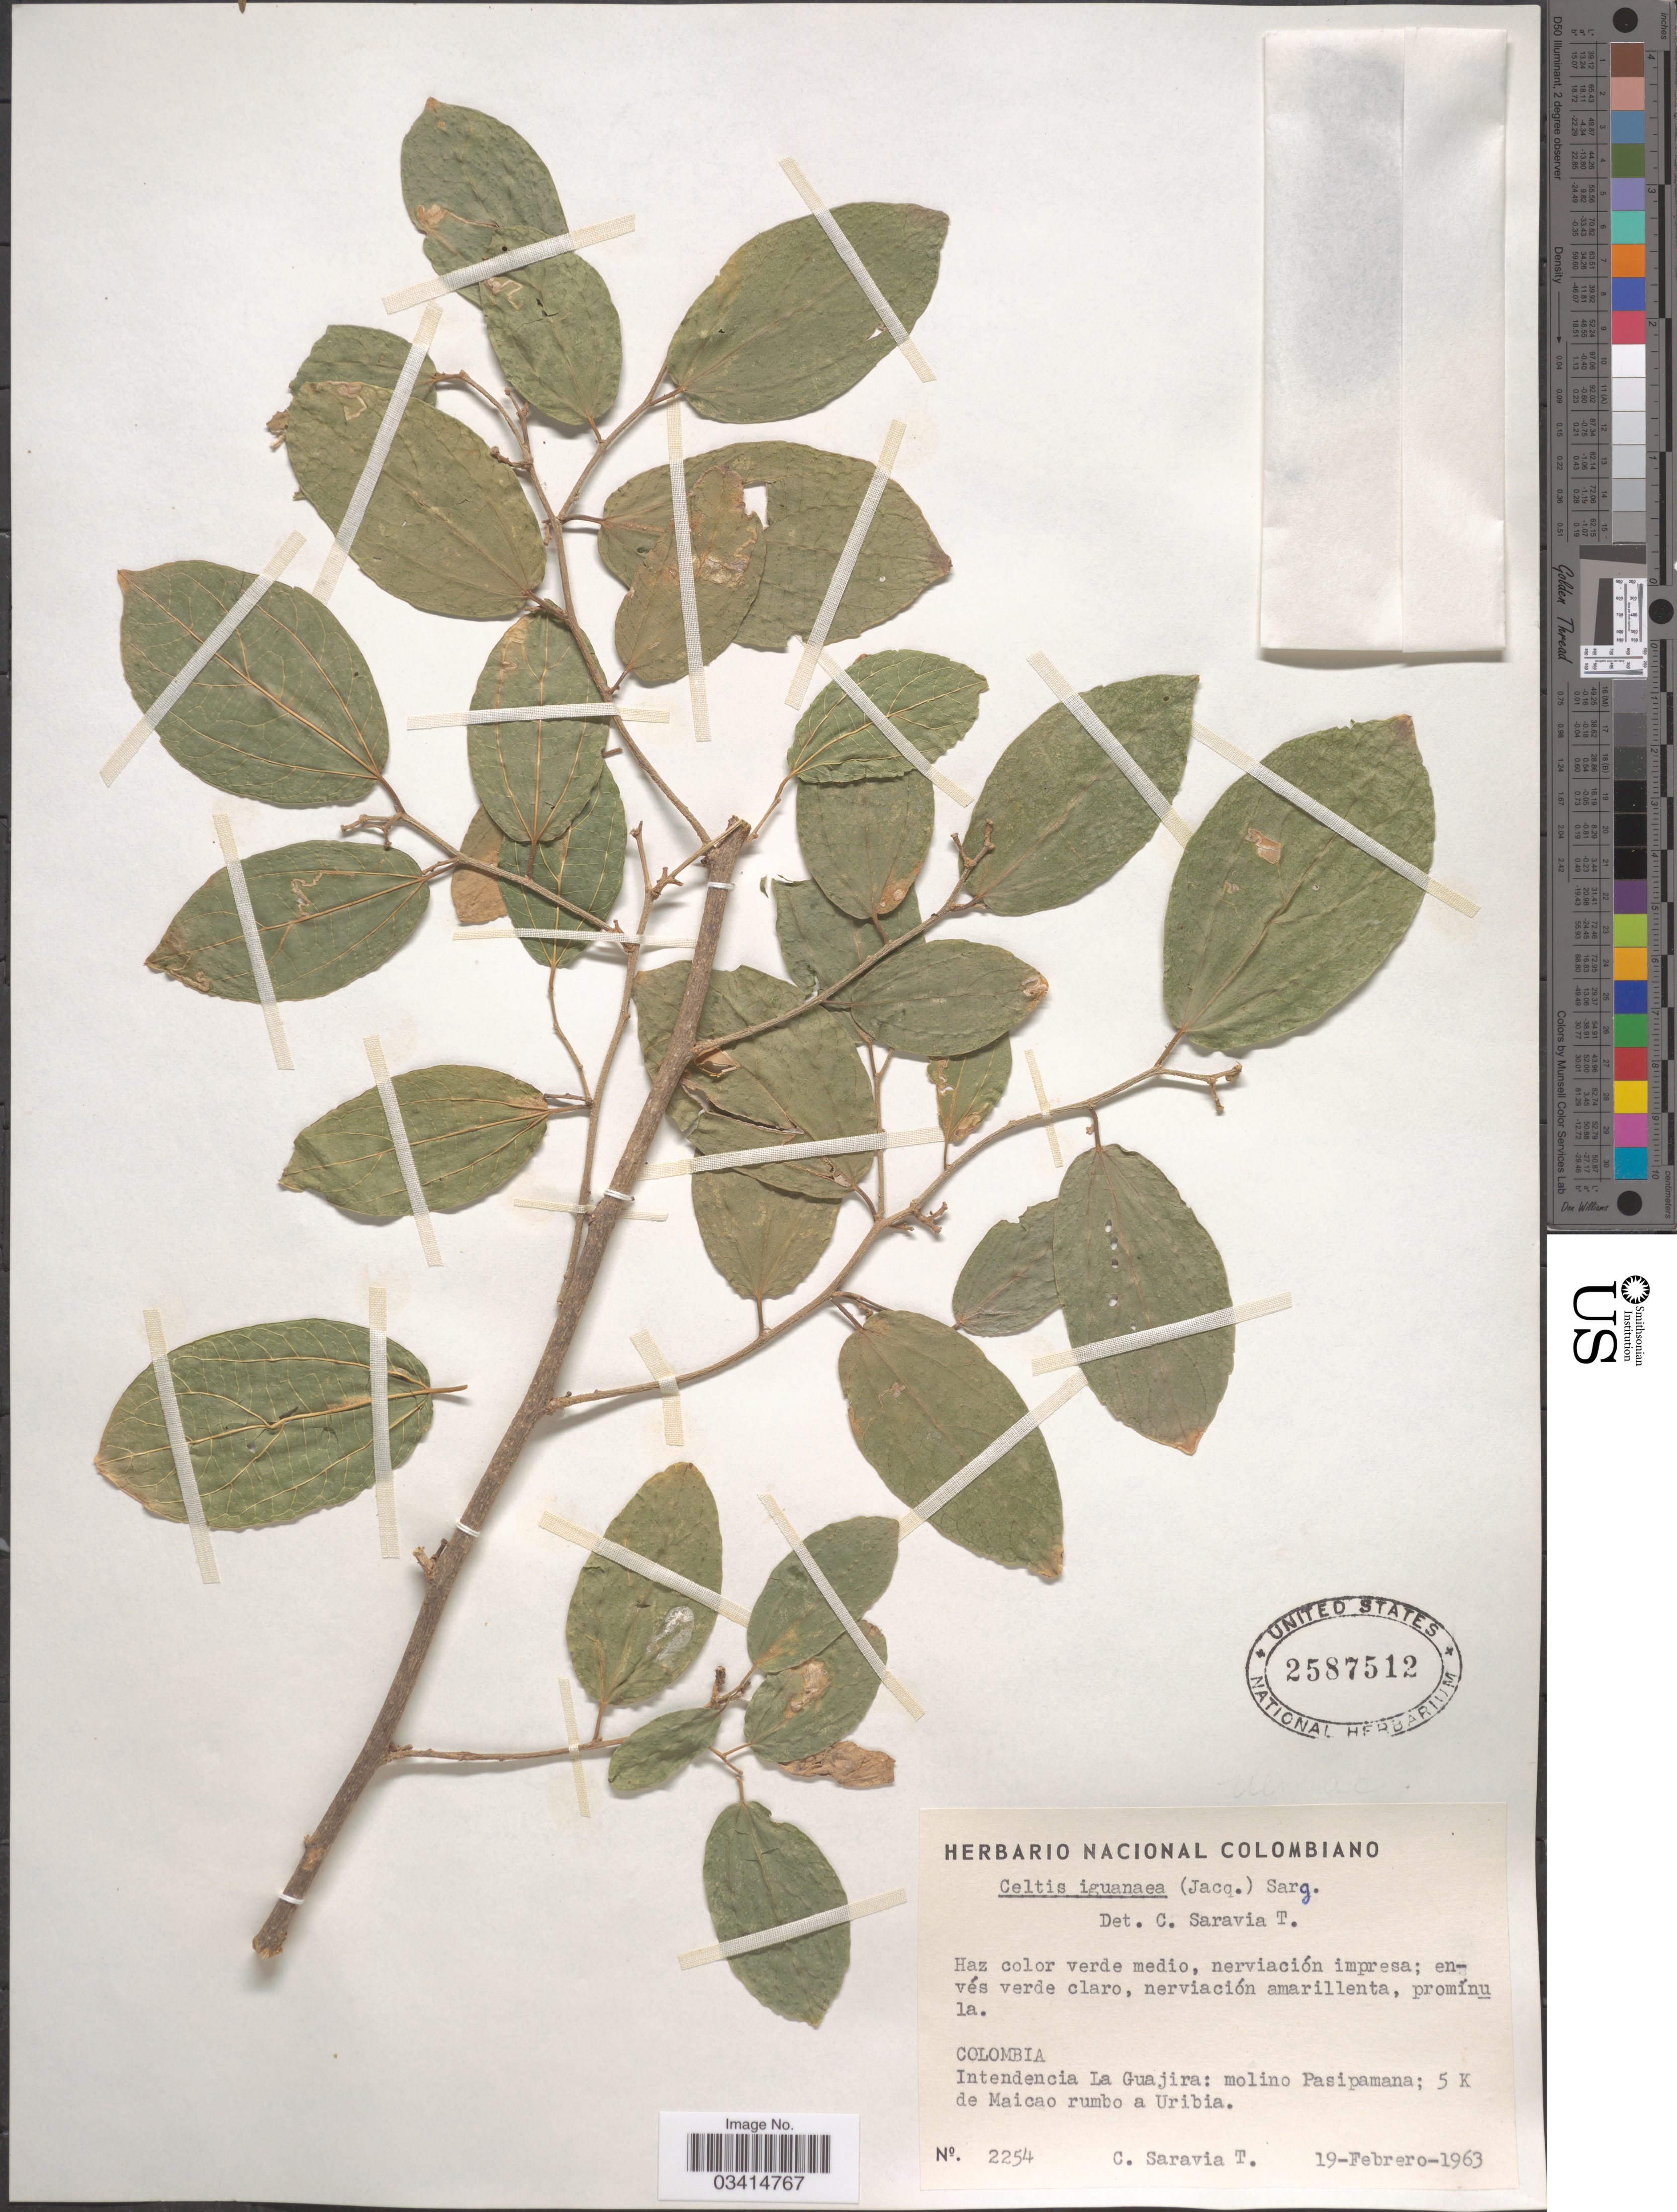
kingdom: Plantae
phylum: Tracheophyta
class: Magnoliopsida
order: Rosales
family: Cannabaceae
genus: Celtis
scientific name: Celtis iguanaea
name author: (Jacq.) Sarg.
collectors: C. Saravia T.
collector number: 2254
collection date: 1963-02-19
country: Colombia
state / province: La Guajira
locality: Intendencia La Guajira: molino Pasipamana; 5 K de Maicao rumbo a Uribia.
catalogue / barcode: US 2587512